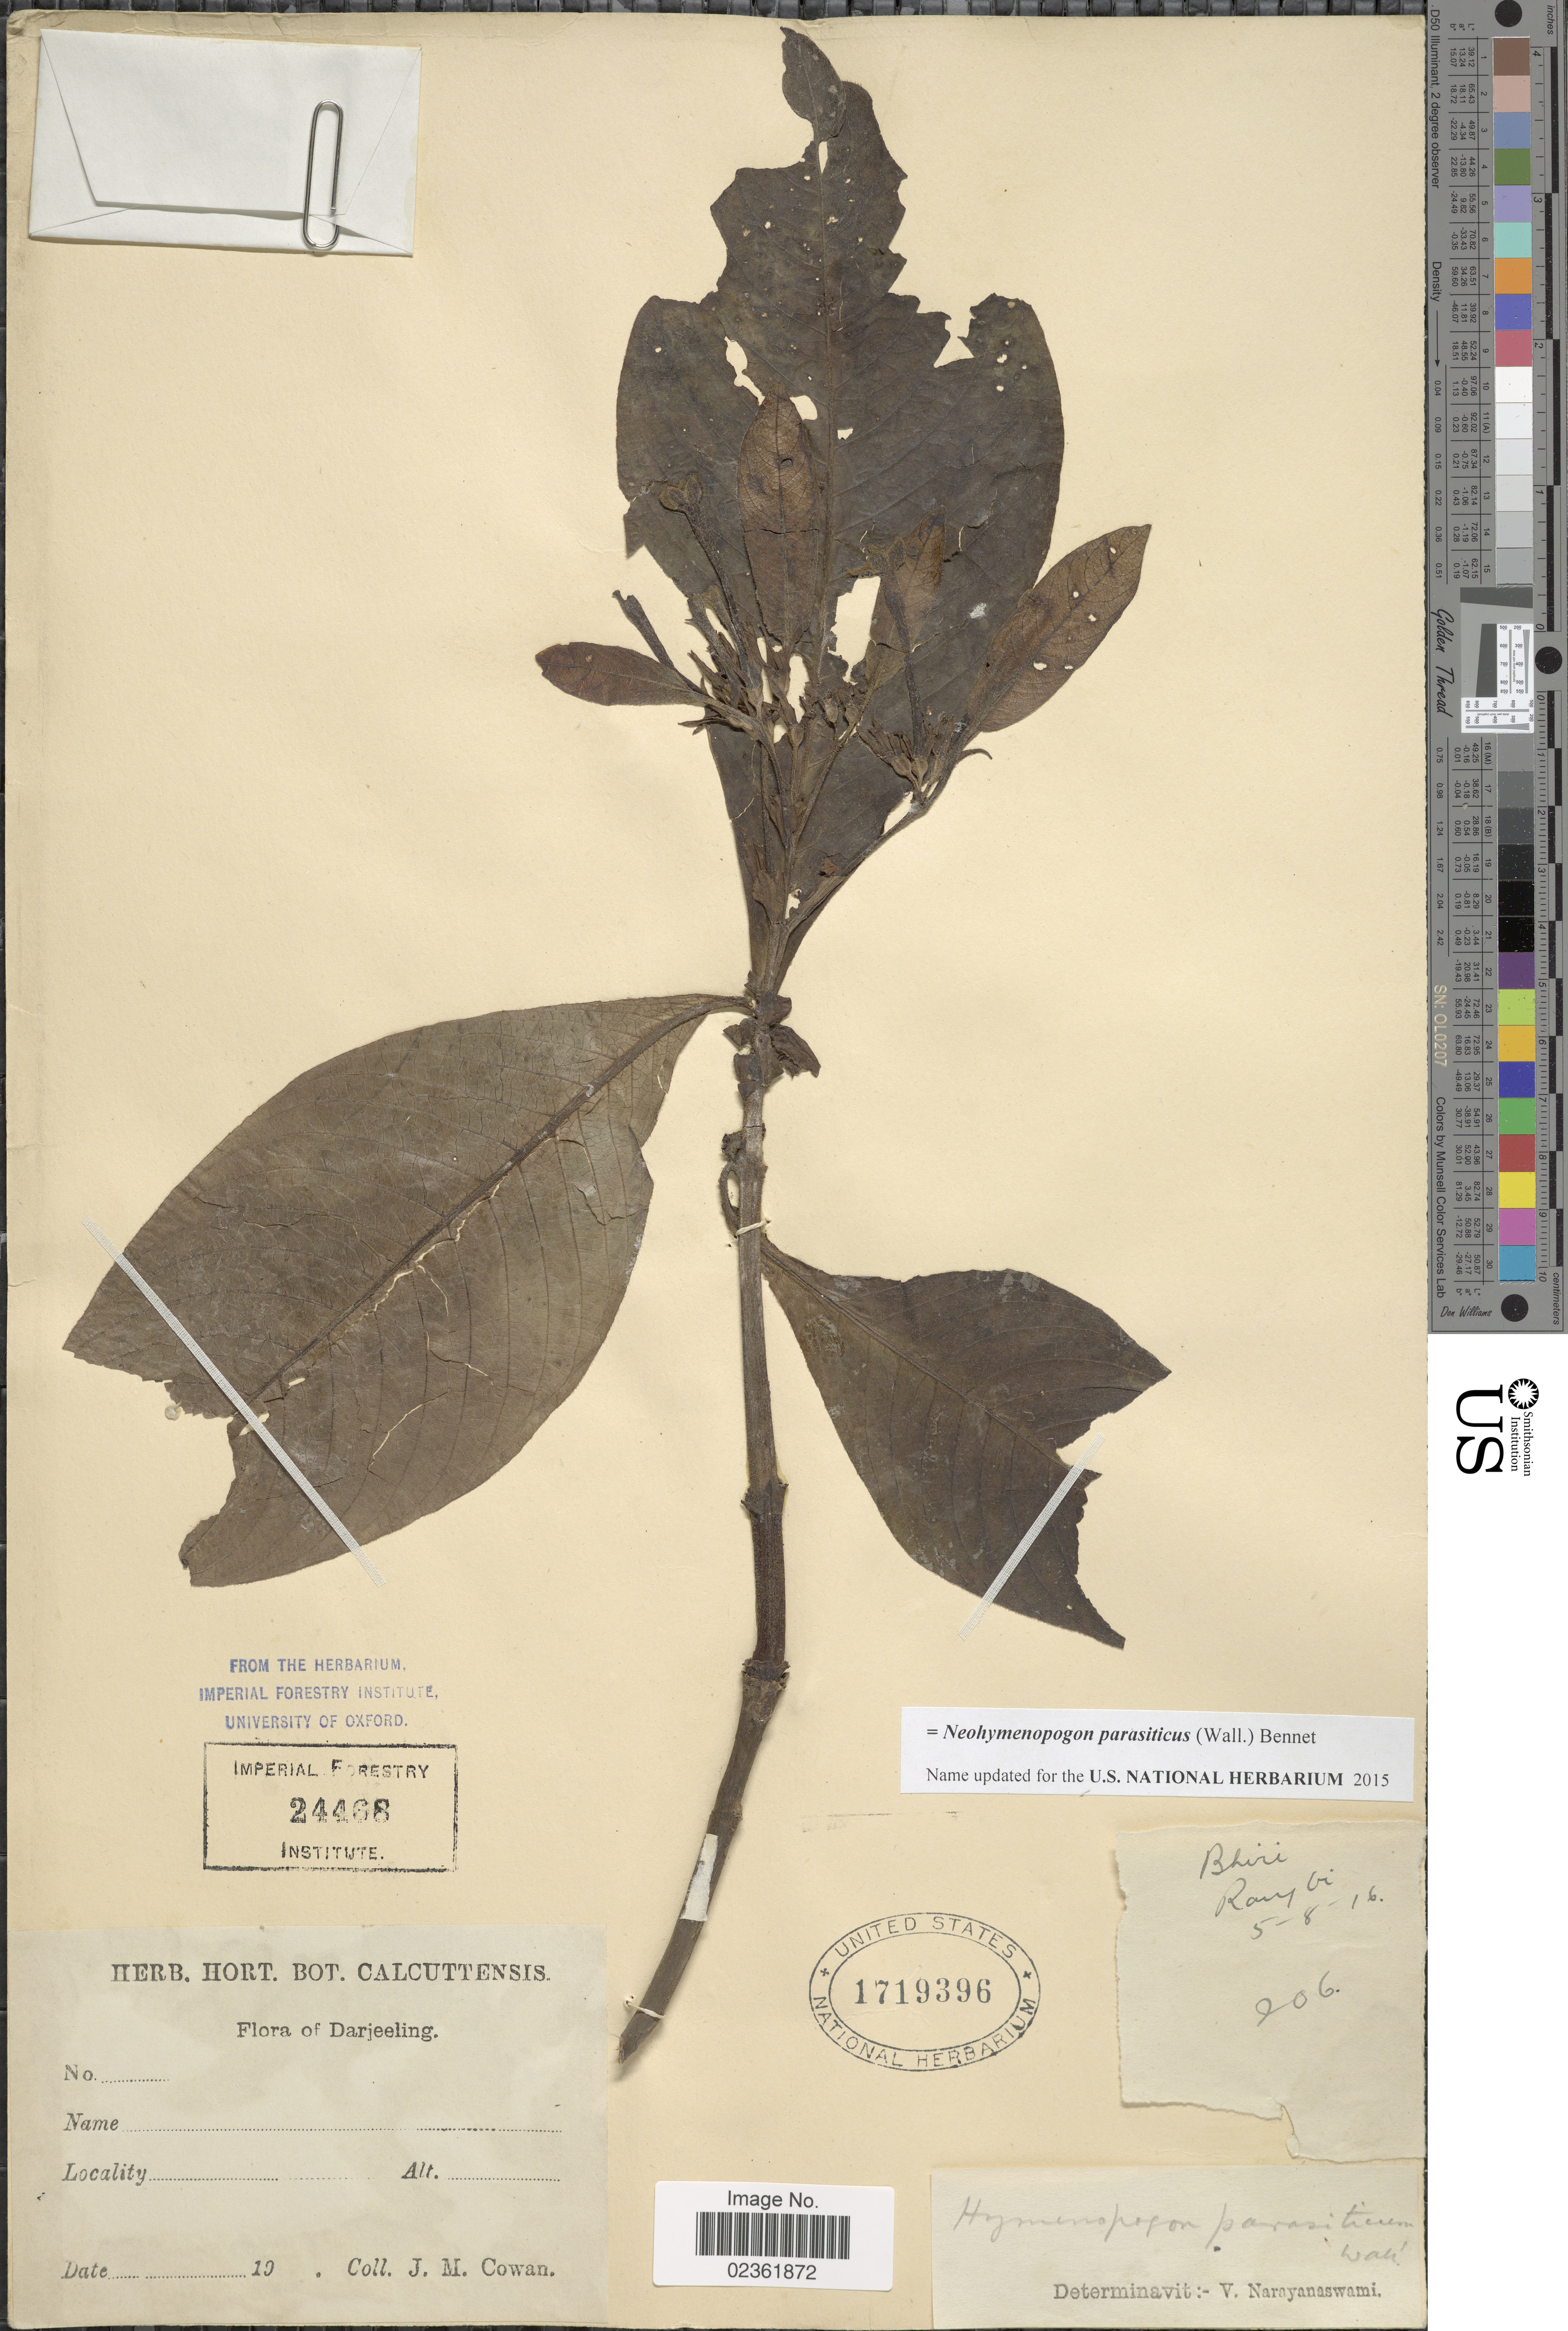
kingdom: Plantae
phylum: Tracheophyta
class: Magnoliopsida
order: Gentianales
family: Rubiaceae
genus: Neohymenopogon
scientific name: Neohymenopogon parasiticus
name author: (Wall.) Bennet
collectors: J. M. Cowan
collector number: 206?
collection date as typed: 19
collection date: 1916-08-05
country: India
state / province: West Bengal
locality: Darjeeling, Bhiri Ranjbi [interpreted] [unsure placement]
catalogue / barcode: US 1719396